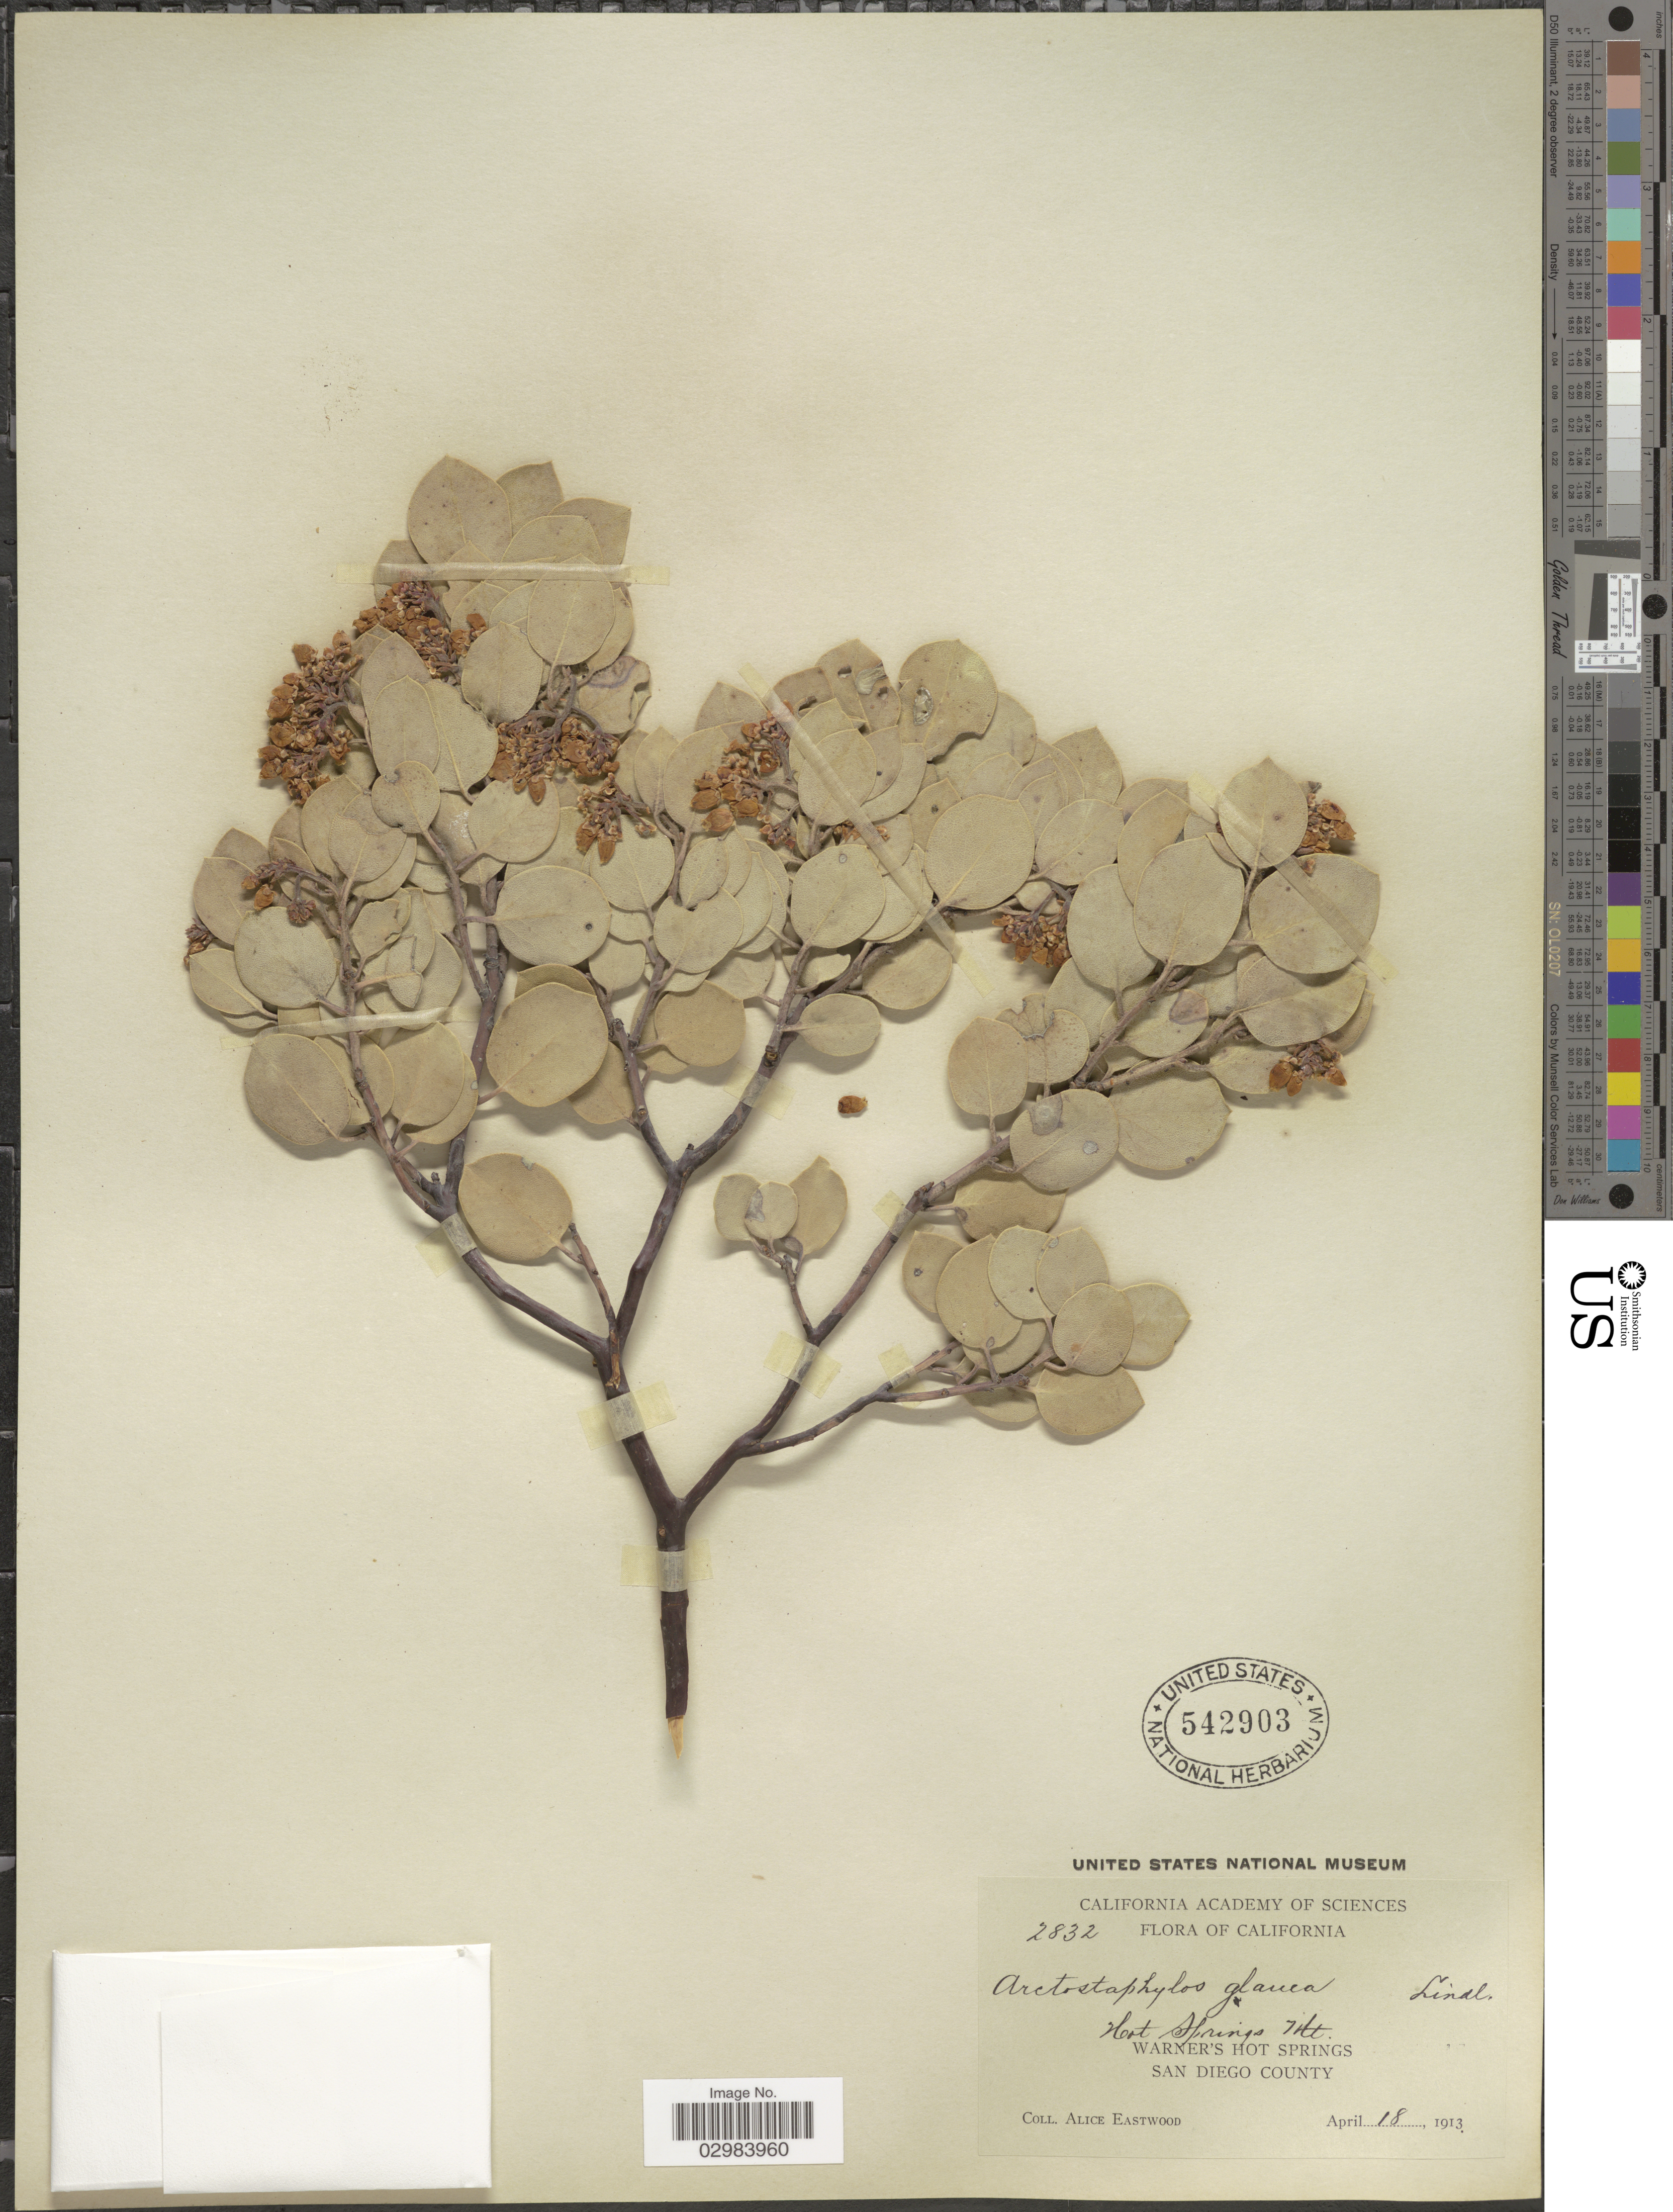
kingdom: Plantae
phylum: Tracheophyta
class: Magnoliopsida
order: Ericales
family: Ericaceae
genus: Arctostaphylos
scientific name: Arctostaphylos glauca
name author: Lindl.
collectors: A. Eastwood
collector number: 2832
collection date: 1913-04-18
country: United States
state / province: California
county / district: San Diego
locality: Hot Springs Mt., Warner's Hot Springs, San Diego County.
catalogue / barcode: US 542903